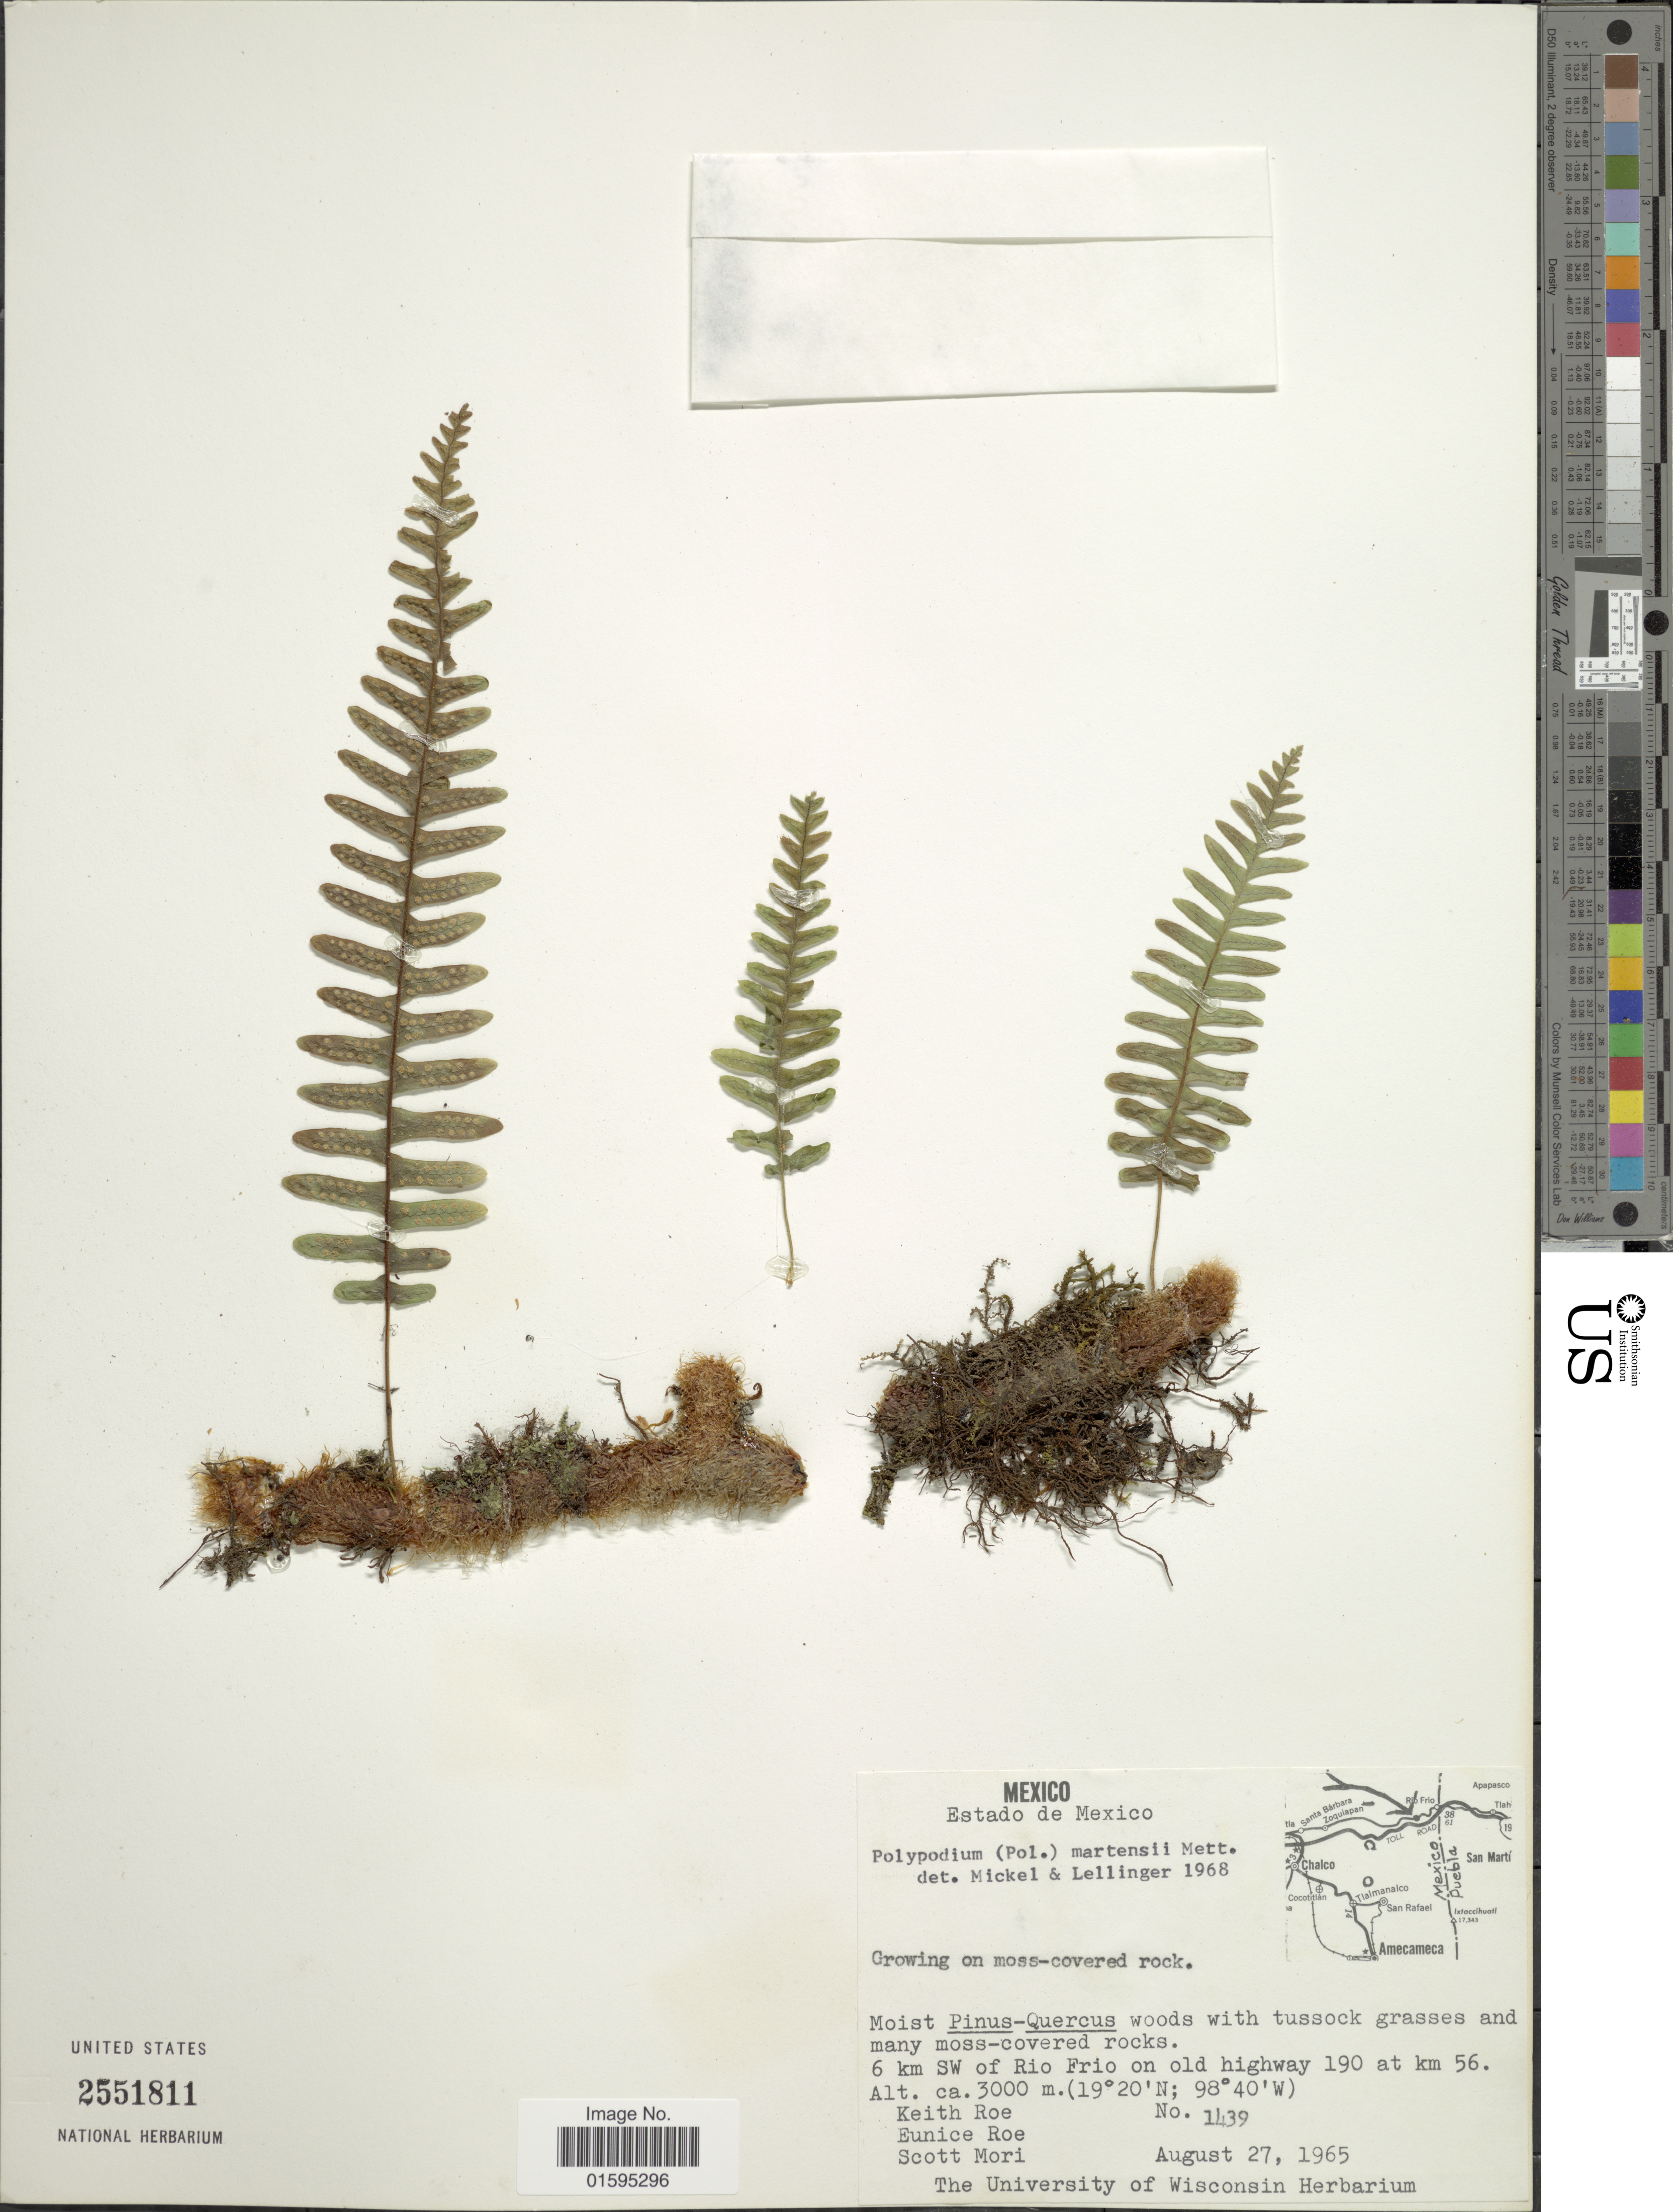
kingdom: Plantae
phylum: Tracheophyta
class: Polypodiopsida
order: Polypodiales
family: Polypodiaceae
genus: Polypodium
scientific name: Polypodium martensii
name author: Mett.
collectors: K. E. Roe, E. Roe & S. Mori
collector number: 1439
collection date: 1965-08-27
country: Mexico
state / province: México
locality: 6 km SW of Rio Frio on old highway 190 at km 56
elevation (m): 3000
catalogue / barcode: US 2551811